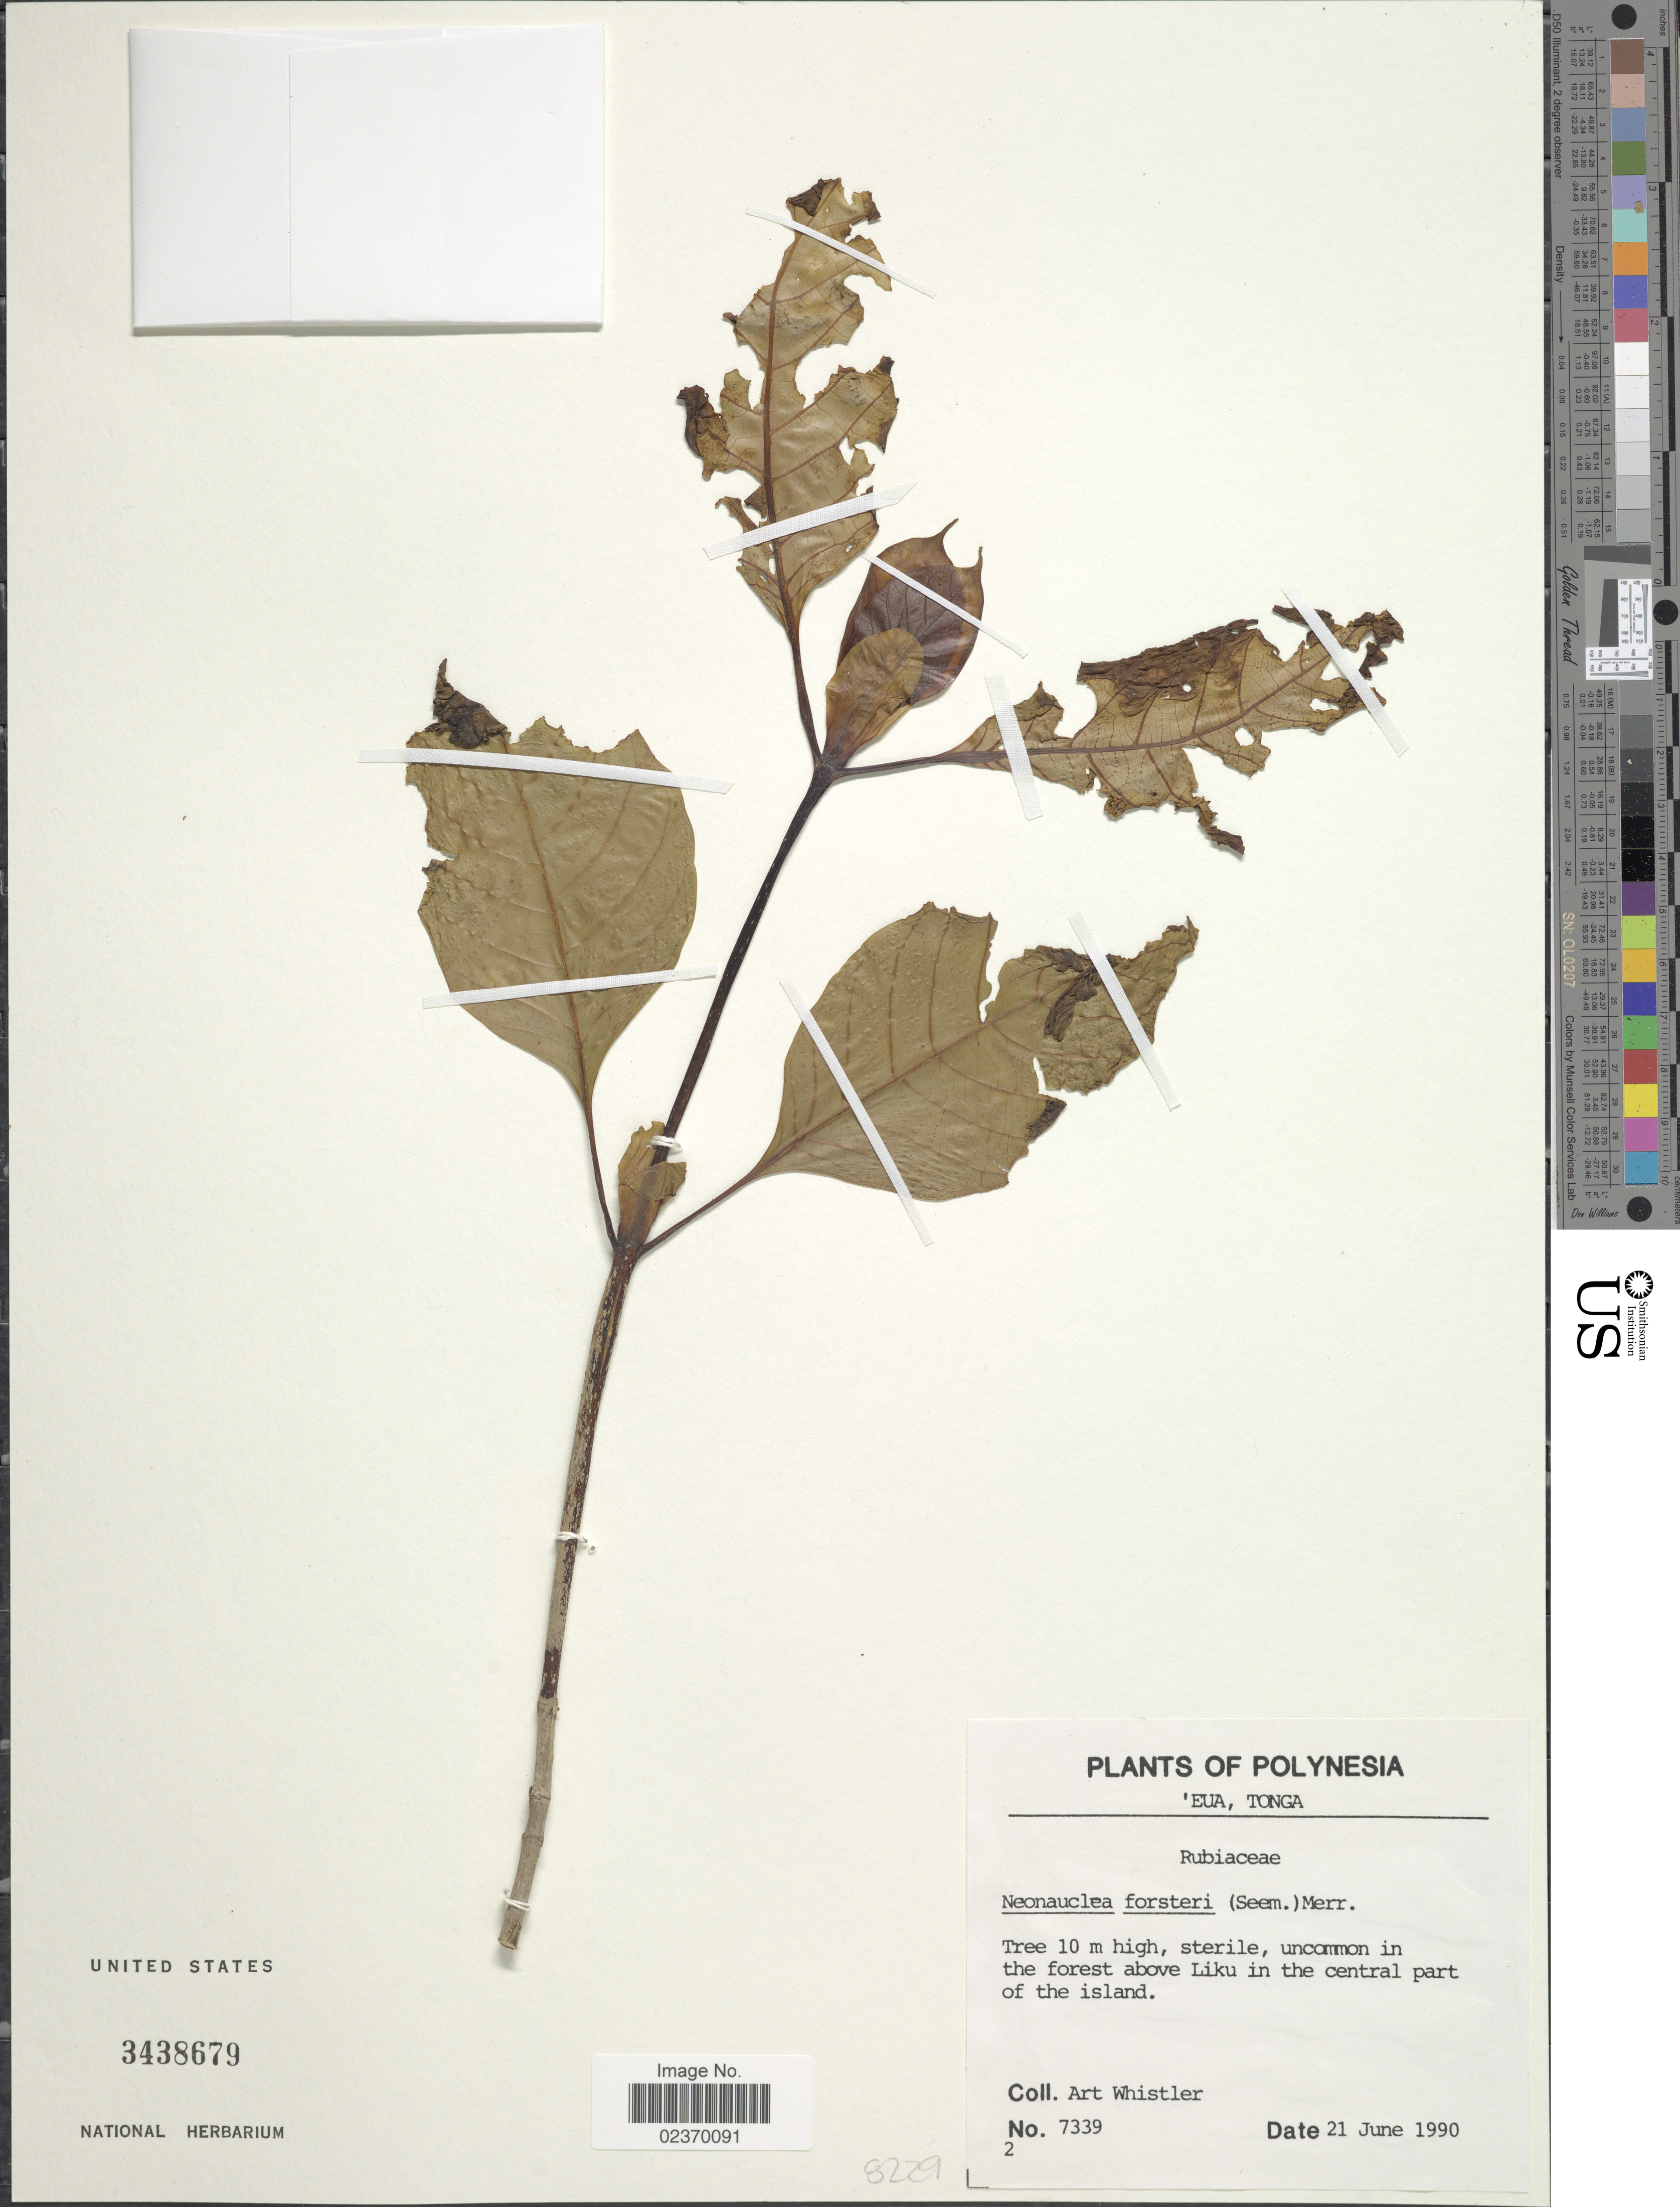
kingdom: Plantae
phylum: Tracheophyta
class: Magnoliopsida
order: Gentianales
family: Rubiaceae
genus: Neonauclea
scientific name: Neonauclea forsteri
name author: (Seem.) Merr.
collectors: A. Whistler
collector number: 7339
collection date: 1990-06-21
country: Tonga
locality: Polynesia, 'Eua, uncommon in the forest above Liku in the central part of the island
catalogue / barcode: US 3438679